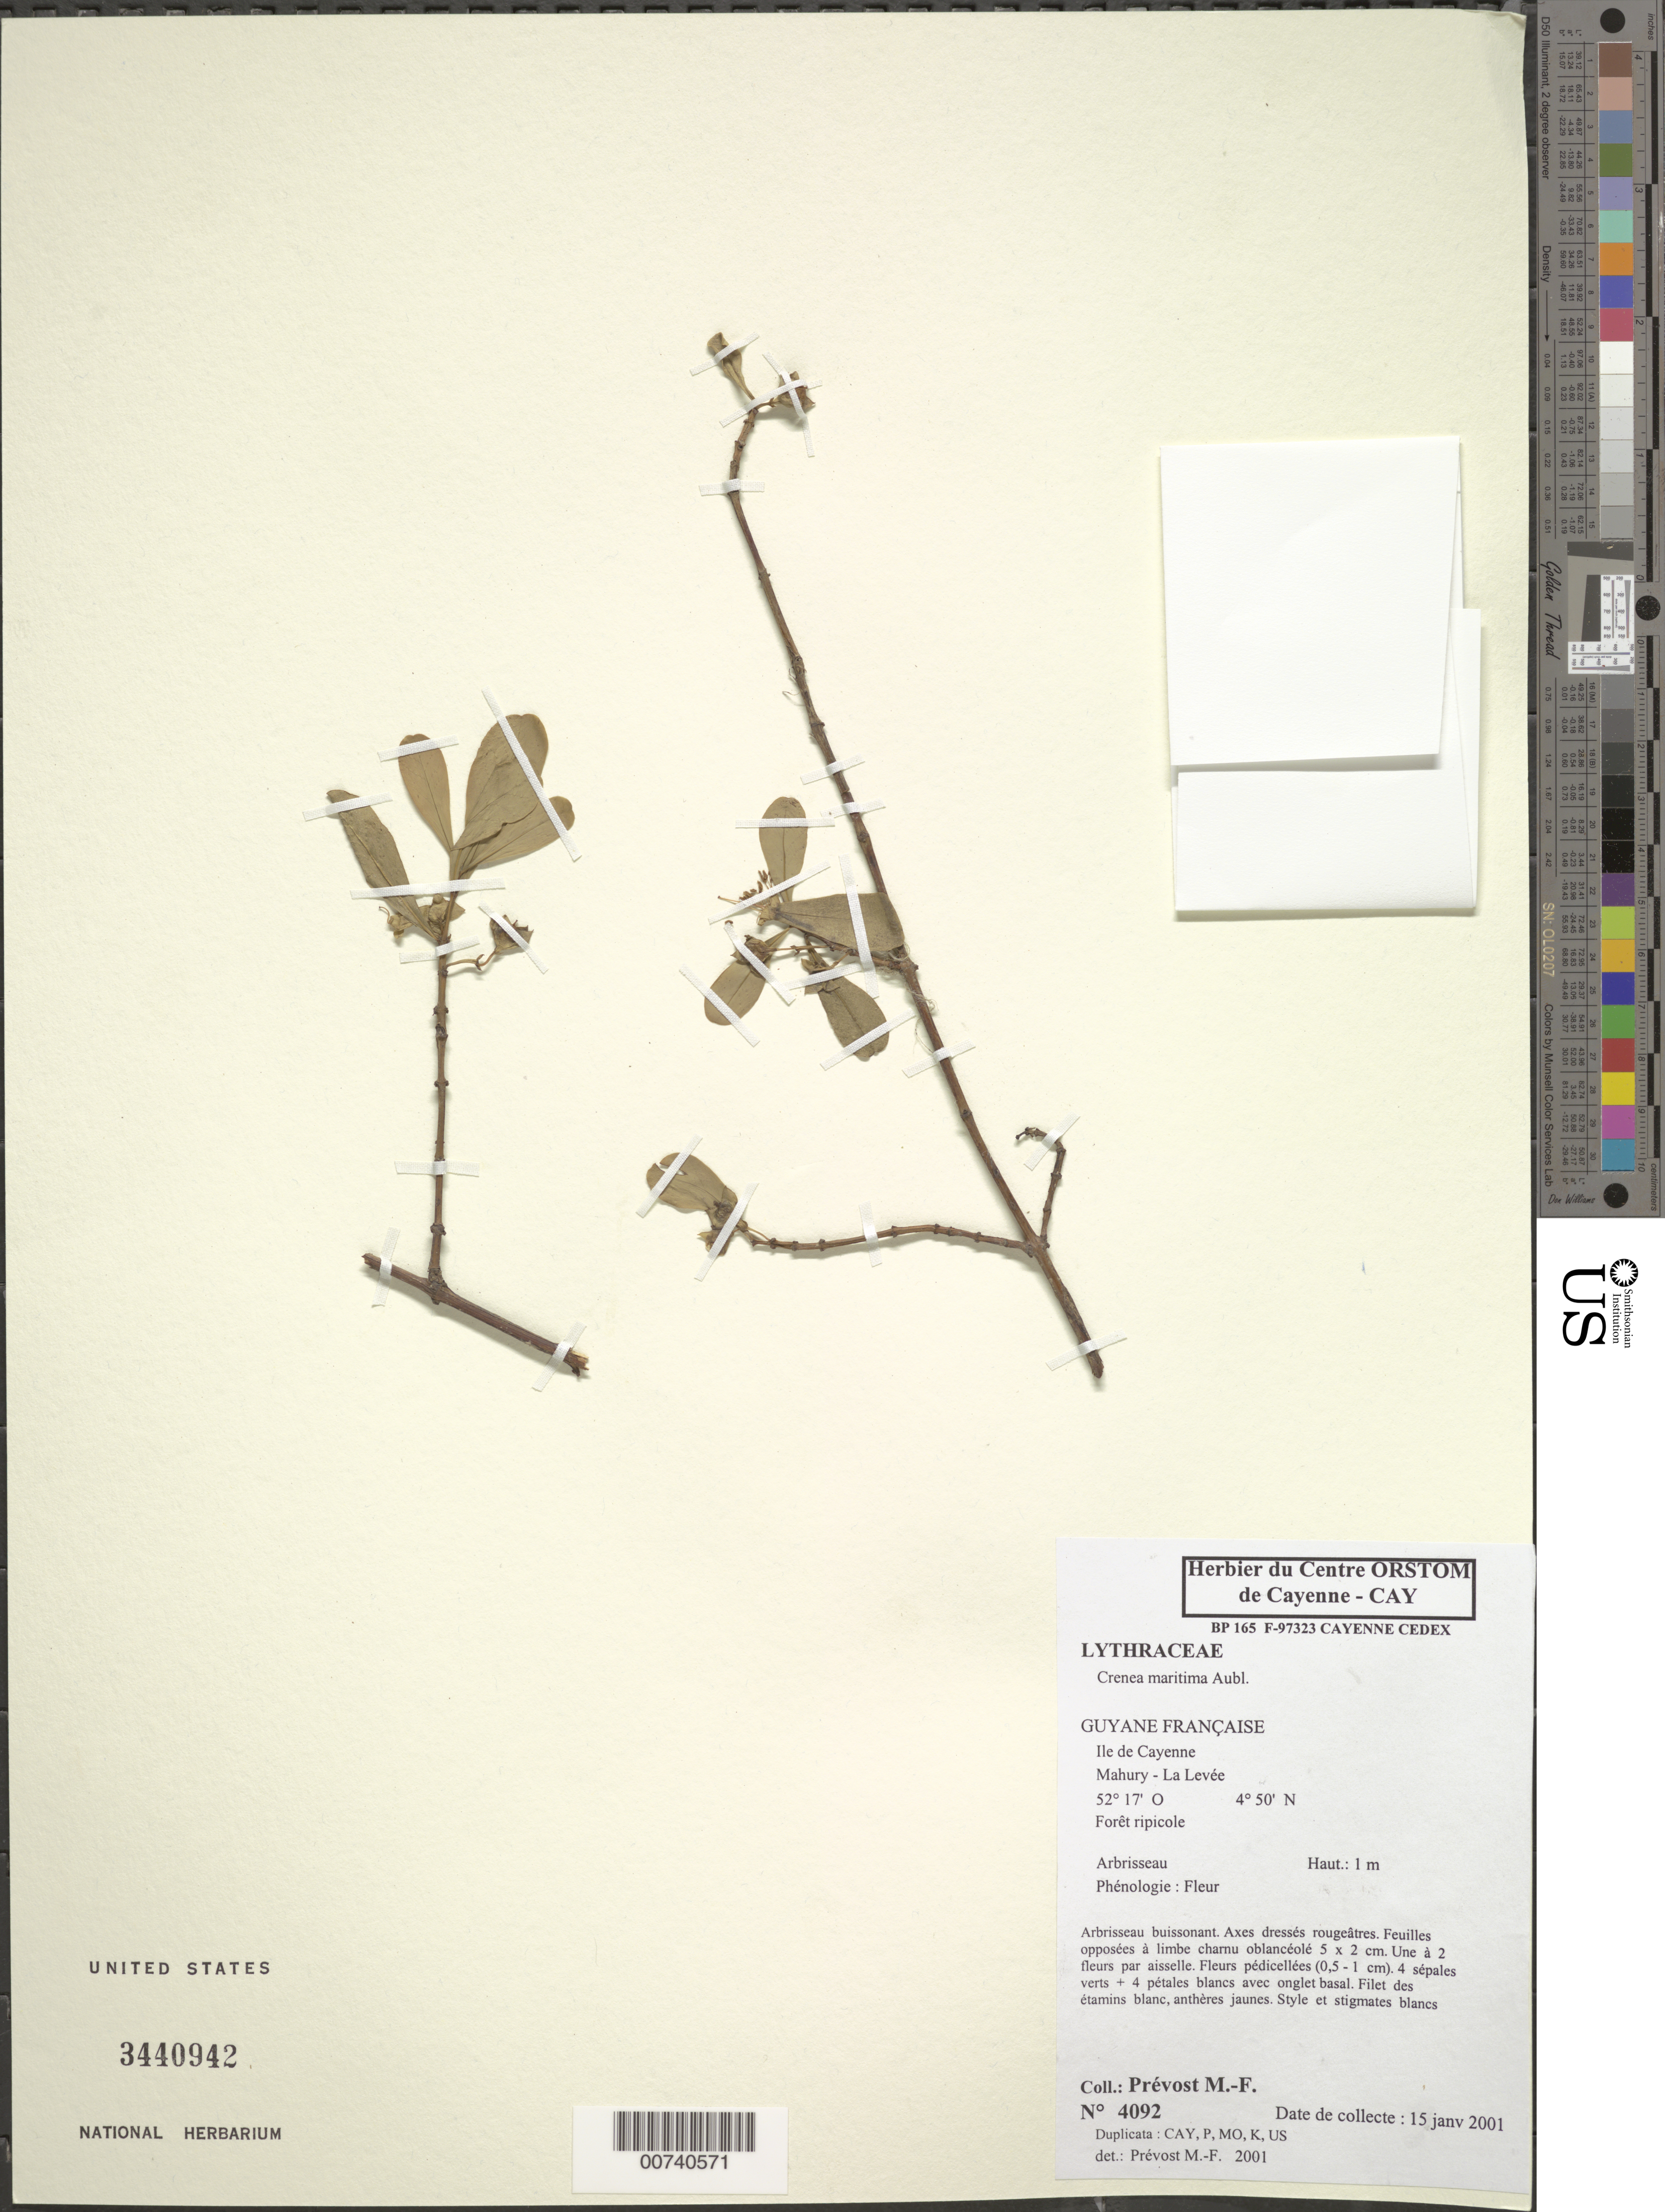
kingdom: Plantae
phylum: Tracheophyta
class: Magnoliopsida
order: Myrtales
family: Lythraceae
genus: Ammannia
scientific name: Ammannia maritima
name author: (Aubl.) S.A. Graham et al.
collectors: M.-F. Prévost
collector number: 4092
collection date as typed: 15-Jan-01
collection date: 2001-01-15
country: French Guiana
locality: Ile de Cayenne; Mahury-La Levée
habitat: Riparian forest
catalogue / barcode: US 3440942